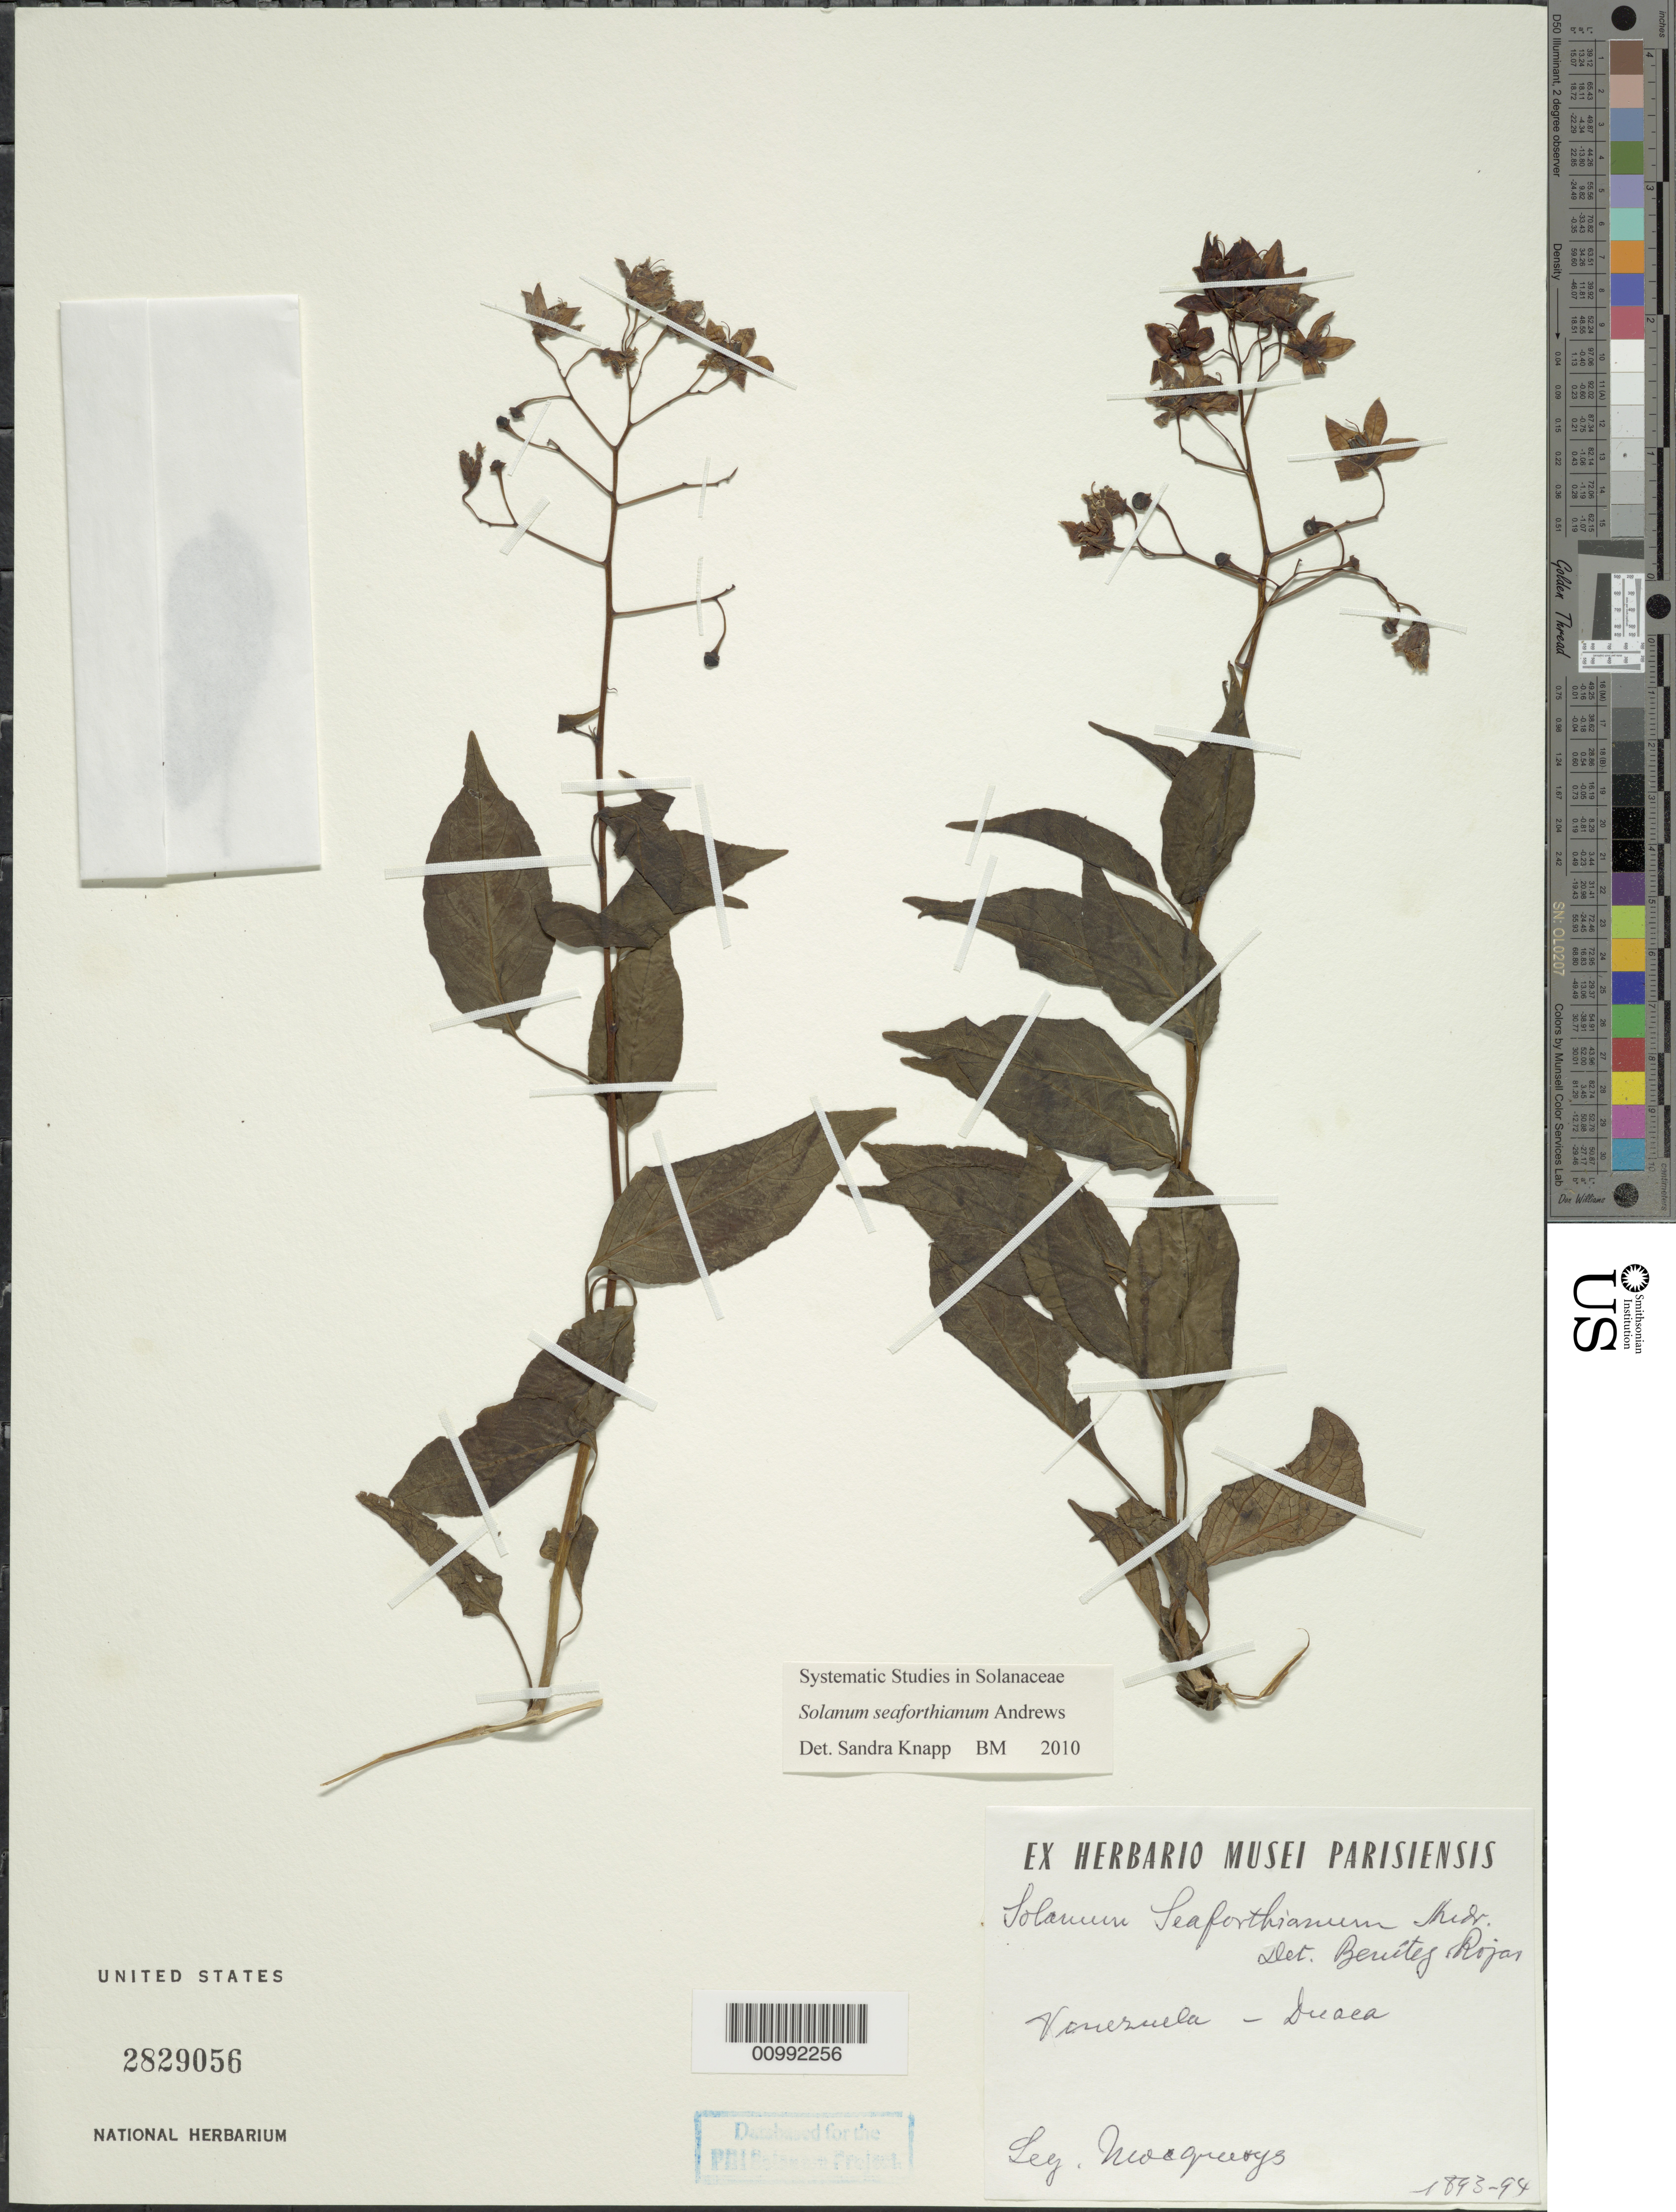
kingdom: Plantae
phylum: Tracheophyta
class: Magnoliopsida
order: Solanales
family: Solanaceae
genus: Solanum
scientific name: Solanum seaforthianum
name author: Andrews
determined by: Knapp, S. D.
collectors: A. Mocquerys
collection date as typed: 1893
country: Venezuela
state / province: Lara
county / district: Crespo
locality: Duaca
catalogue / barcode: US 2829056